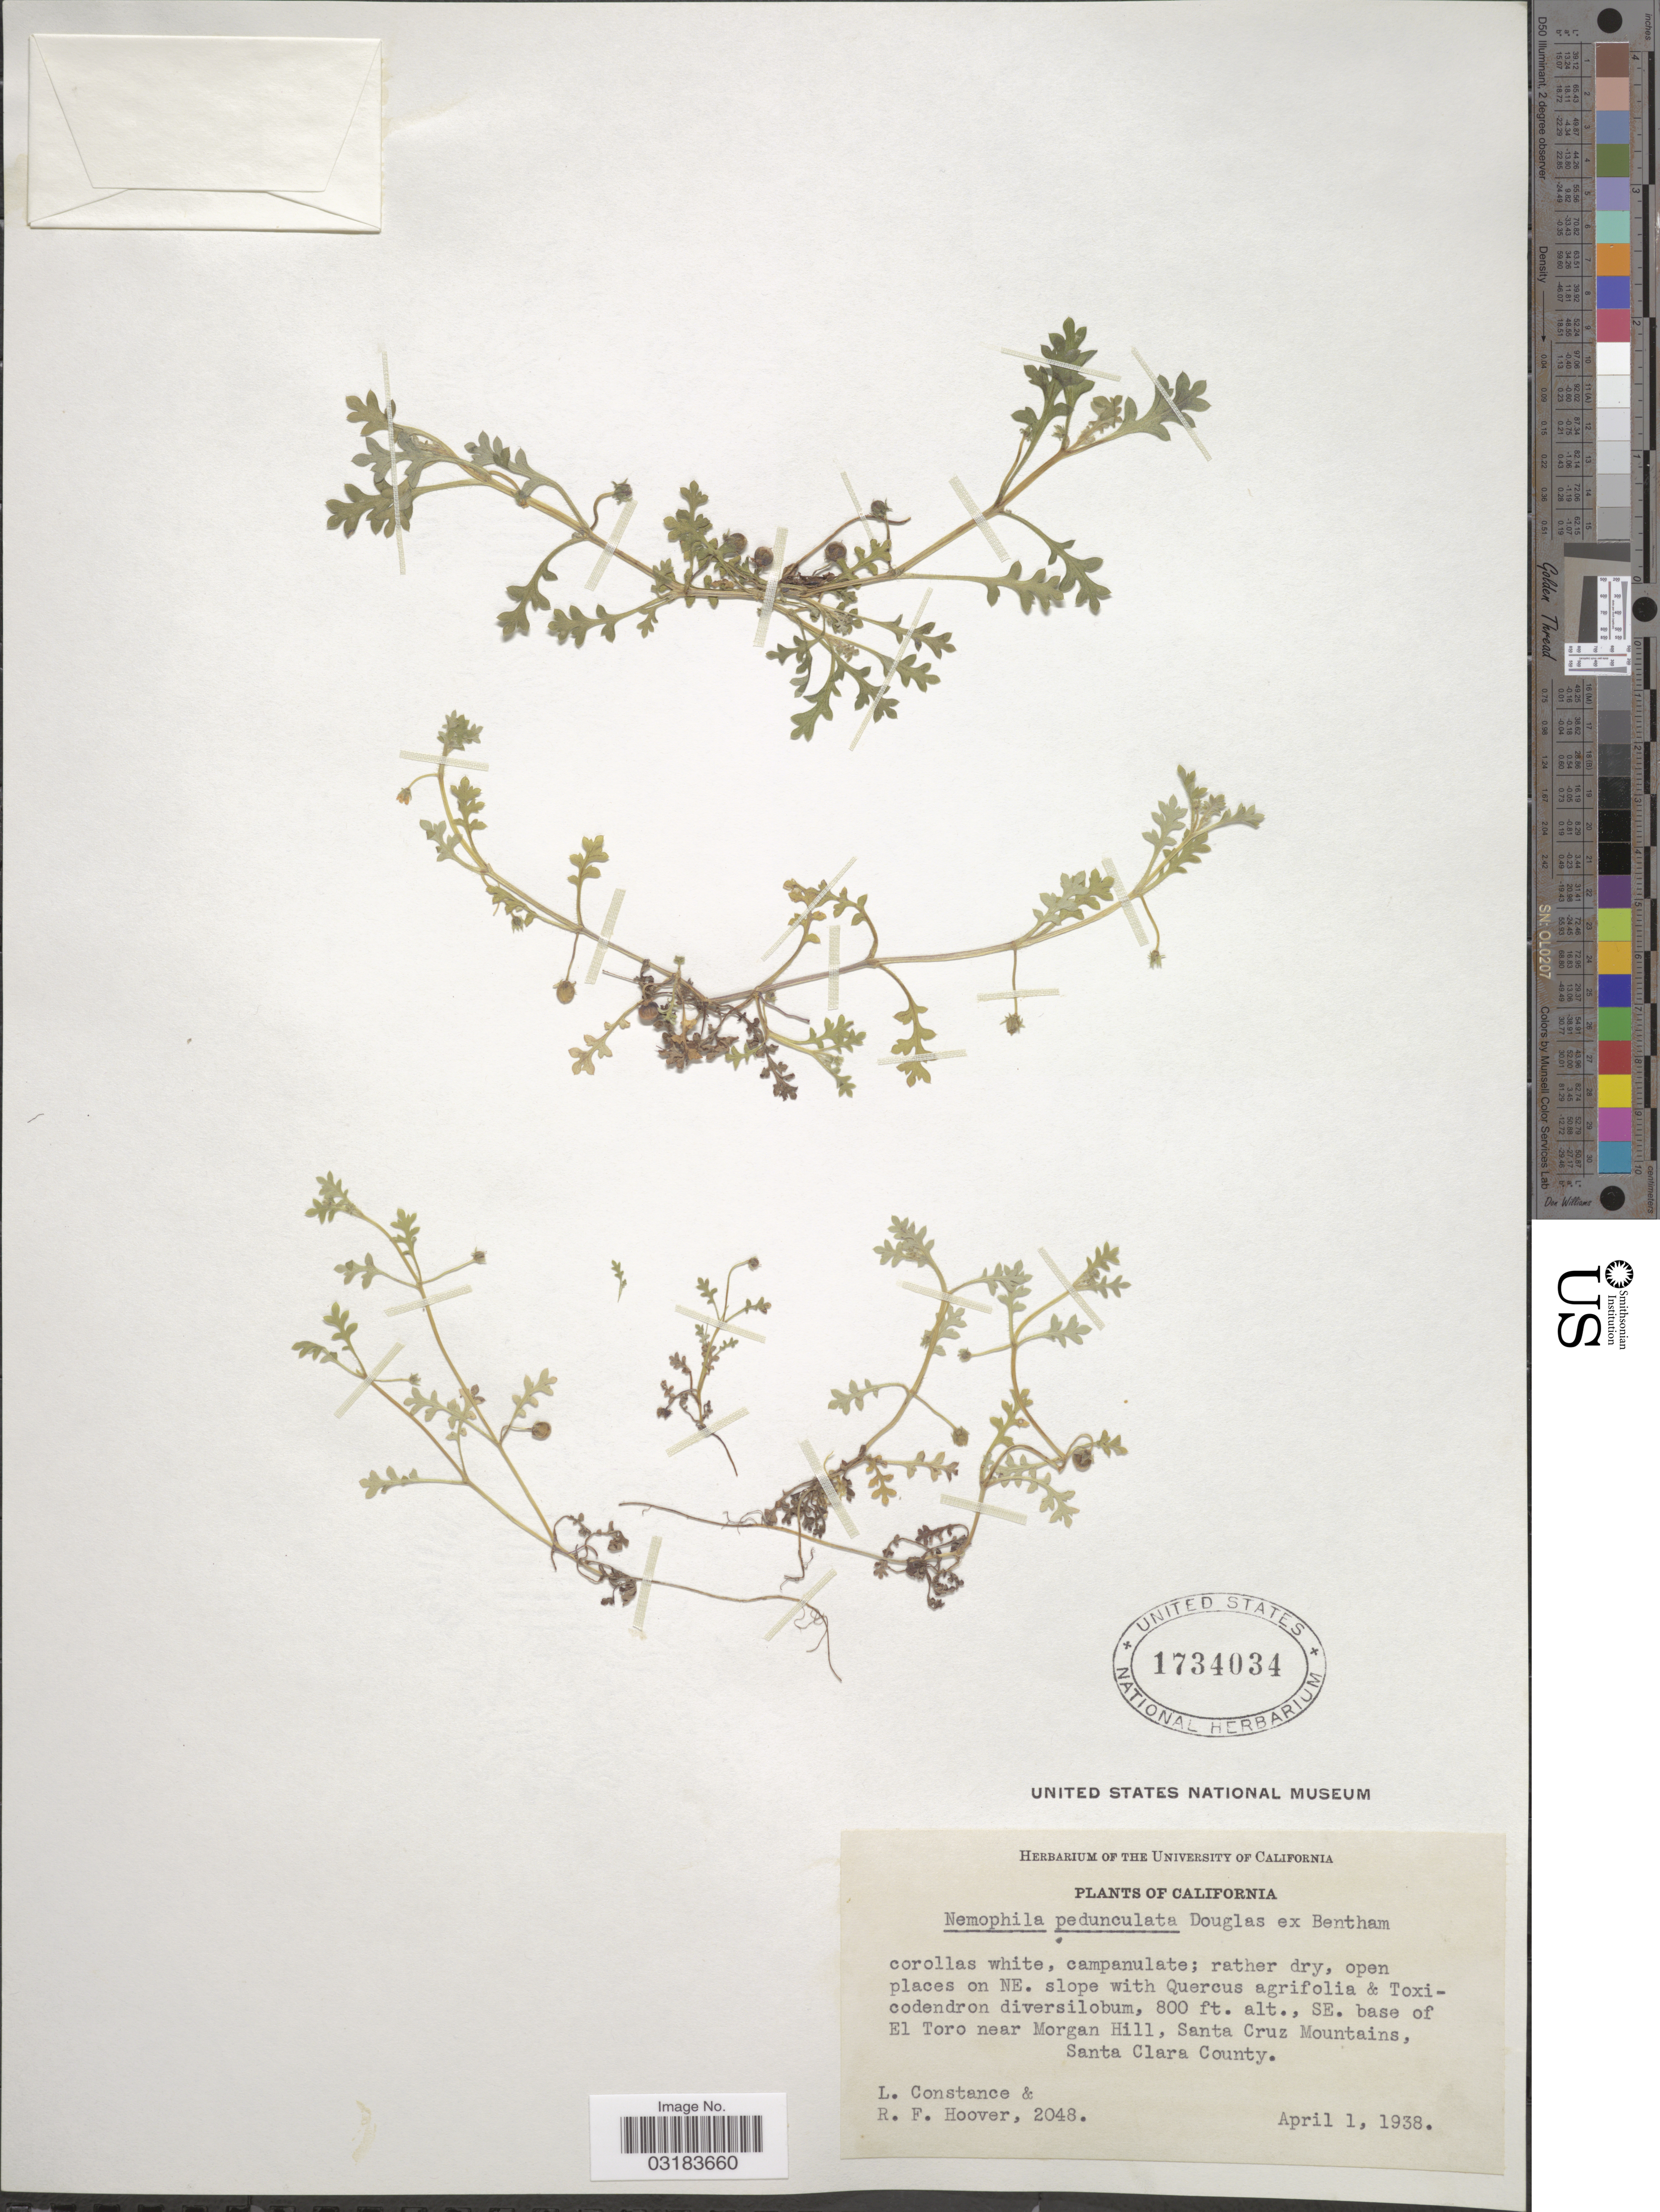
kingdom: Plantae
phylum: Tracheophyta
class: Magnoliopsida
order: Boraginales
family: Hydrophyllaceae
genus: Nemophila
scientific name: Nemophila pedunculata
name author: Douglas ex Benth.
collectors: L. Constance & R. F. Hoover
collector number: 2048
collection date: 1938-04-01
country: United States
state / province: California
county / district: Santa Clara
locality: SE. base of El Toro near Morgan Hill, Santa Cruz Mountains, Santa Clara County.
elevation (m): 244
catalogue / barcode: US 1734034